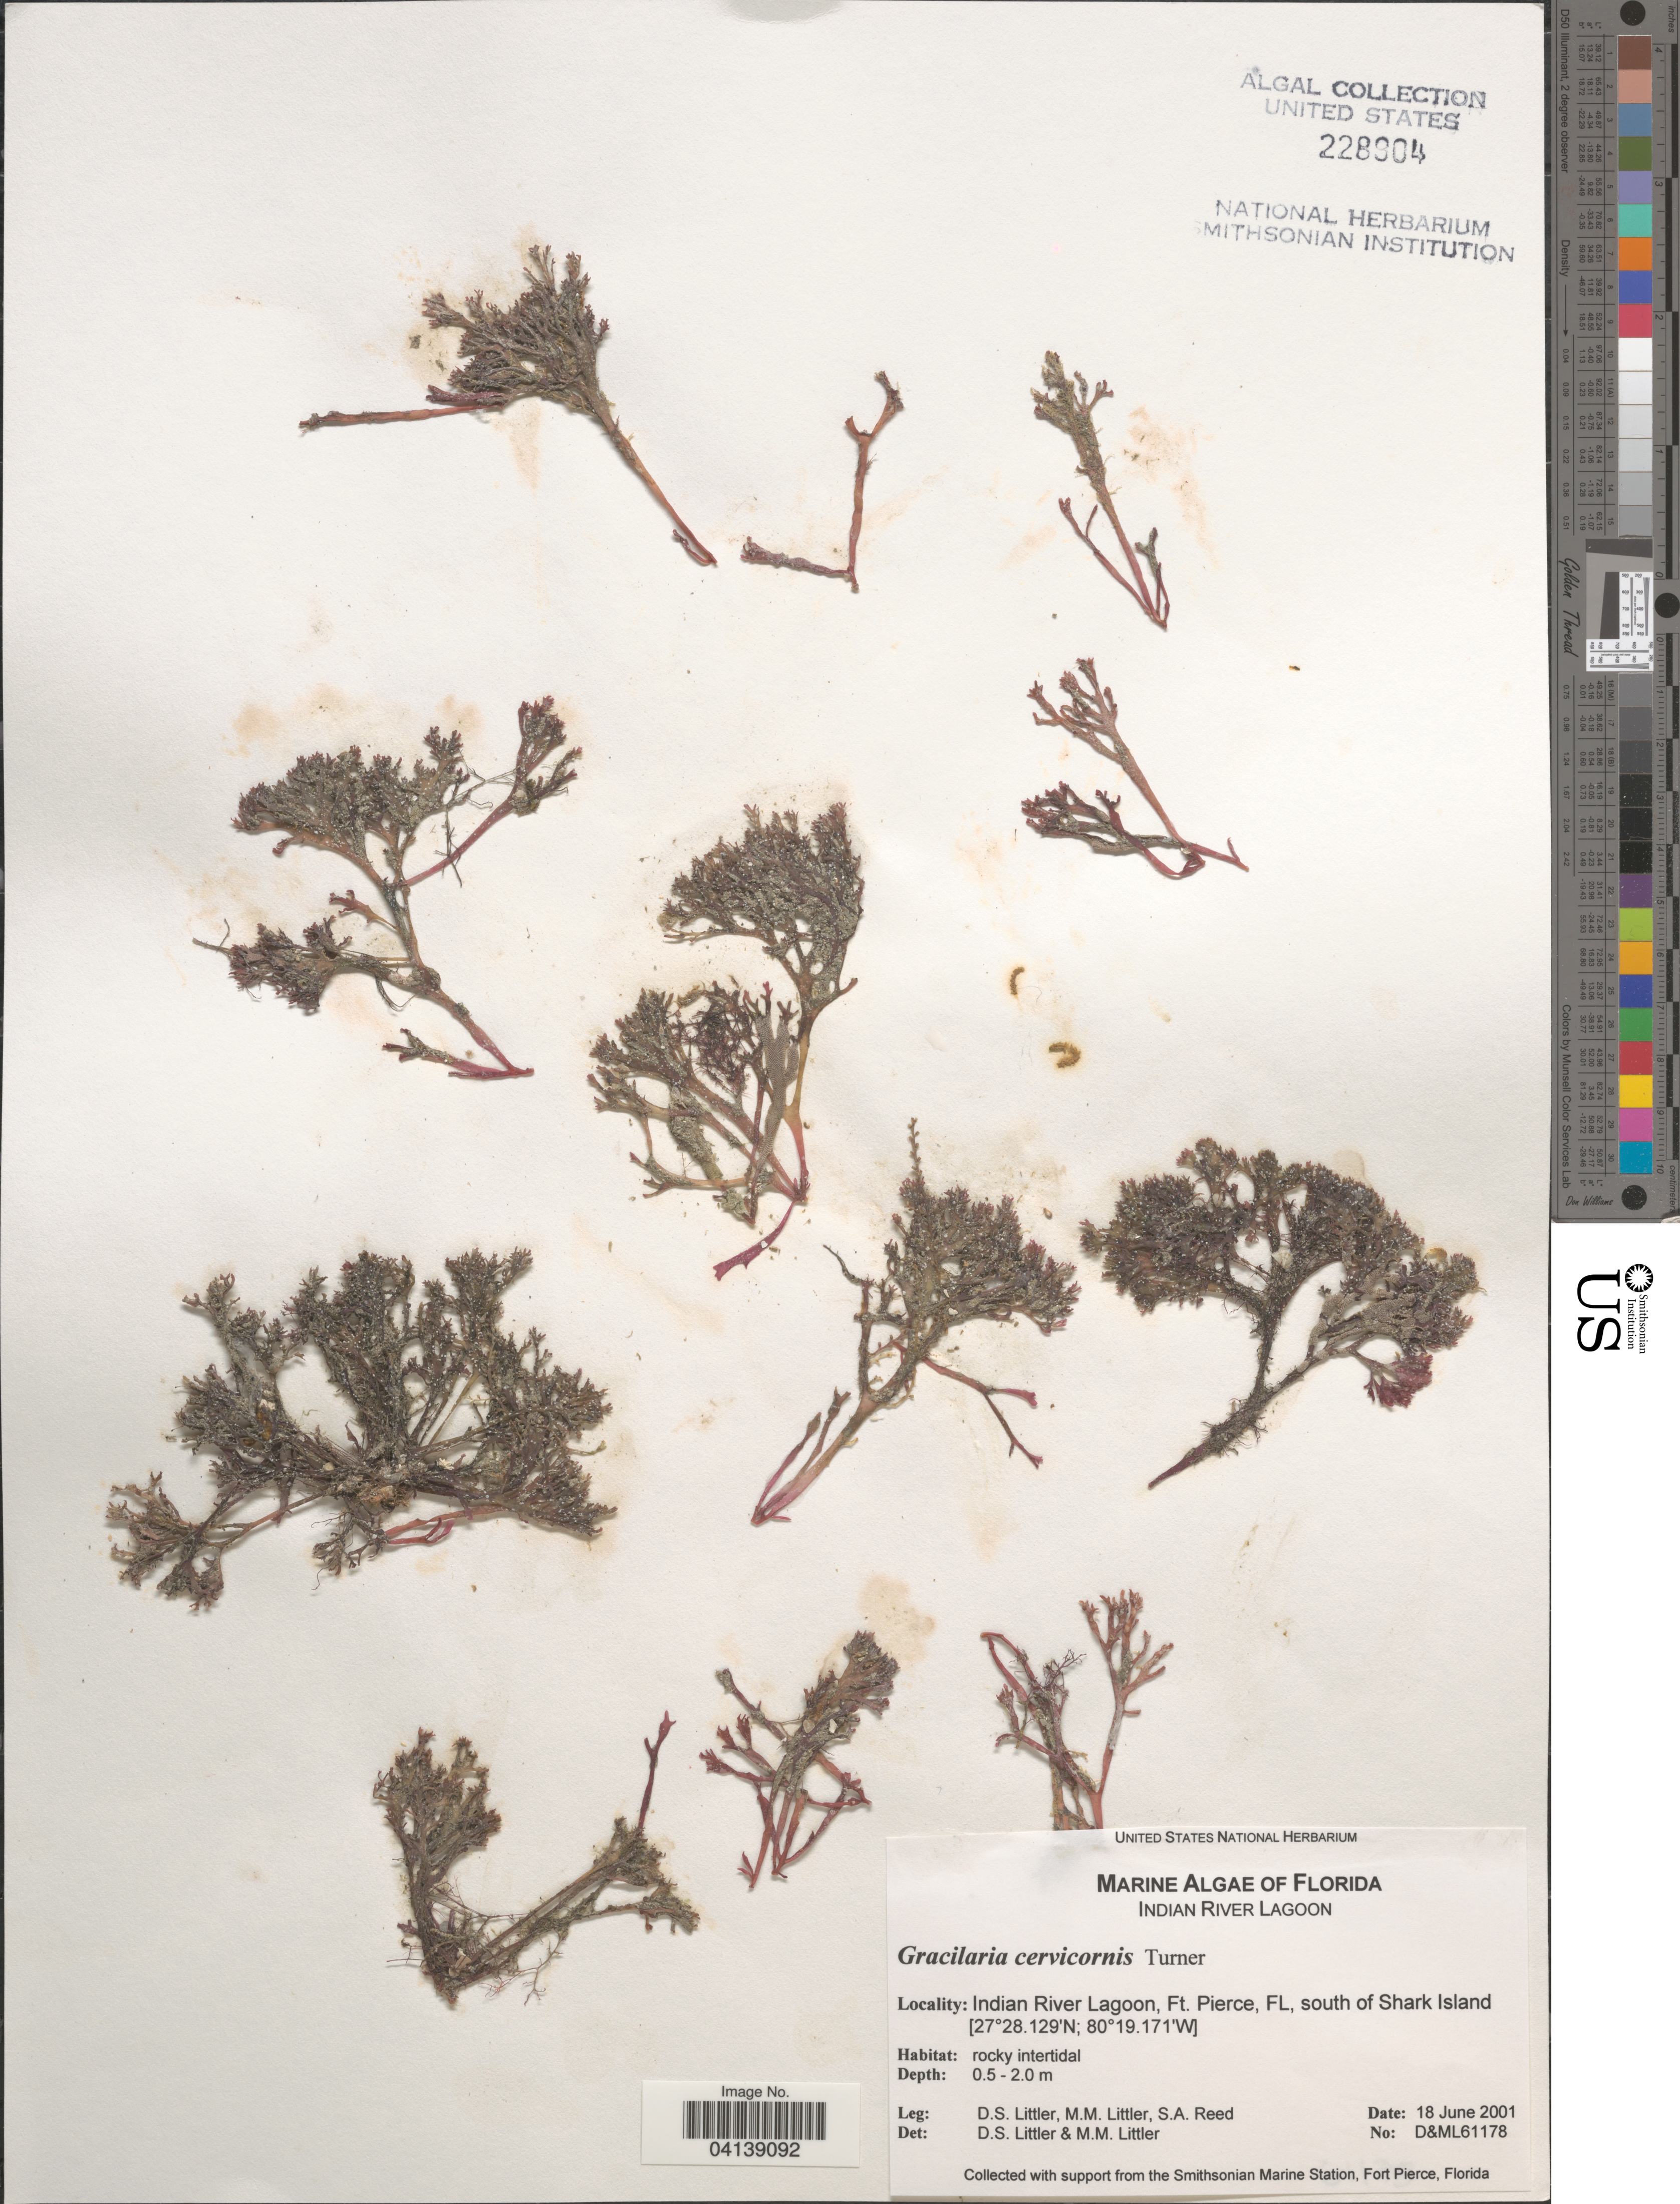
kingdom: Plantae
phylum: Rhodophyta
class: Florideophyceae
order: Gracilariales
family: Gracilariaceae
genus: Gracilaria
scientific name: Gracilaria cervicornis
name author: (Turner) J. Agardh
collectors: D. S. Littler & S. Reed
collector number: D&ML61178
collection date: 2001-06-18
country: United States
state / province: Florida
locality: Indian River Lagoon, Ft. Pierce, south of Shark Island.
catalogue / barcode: US 228904